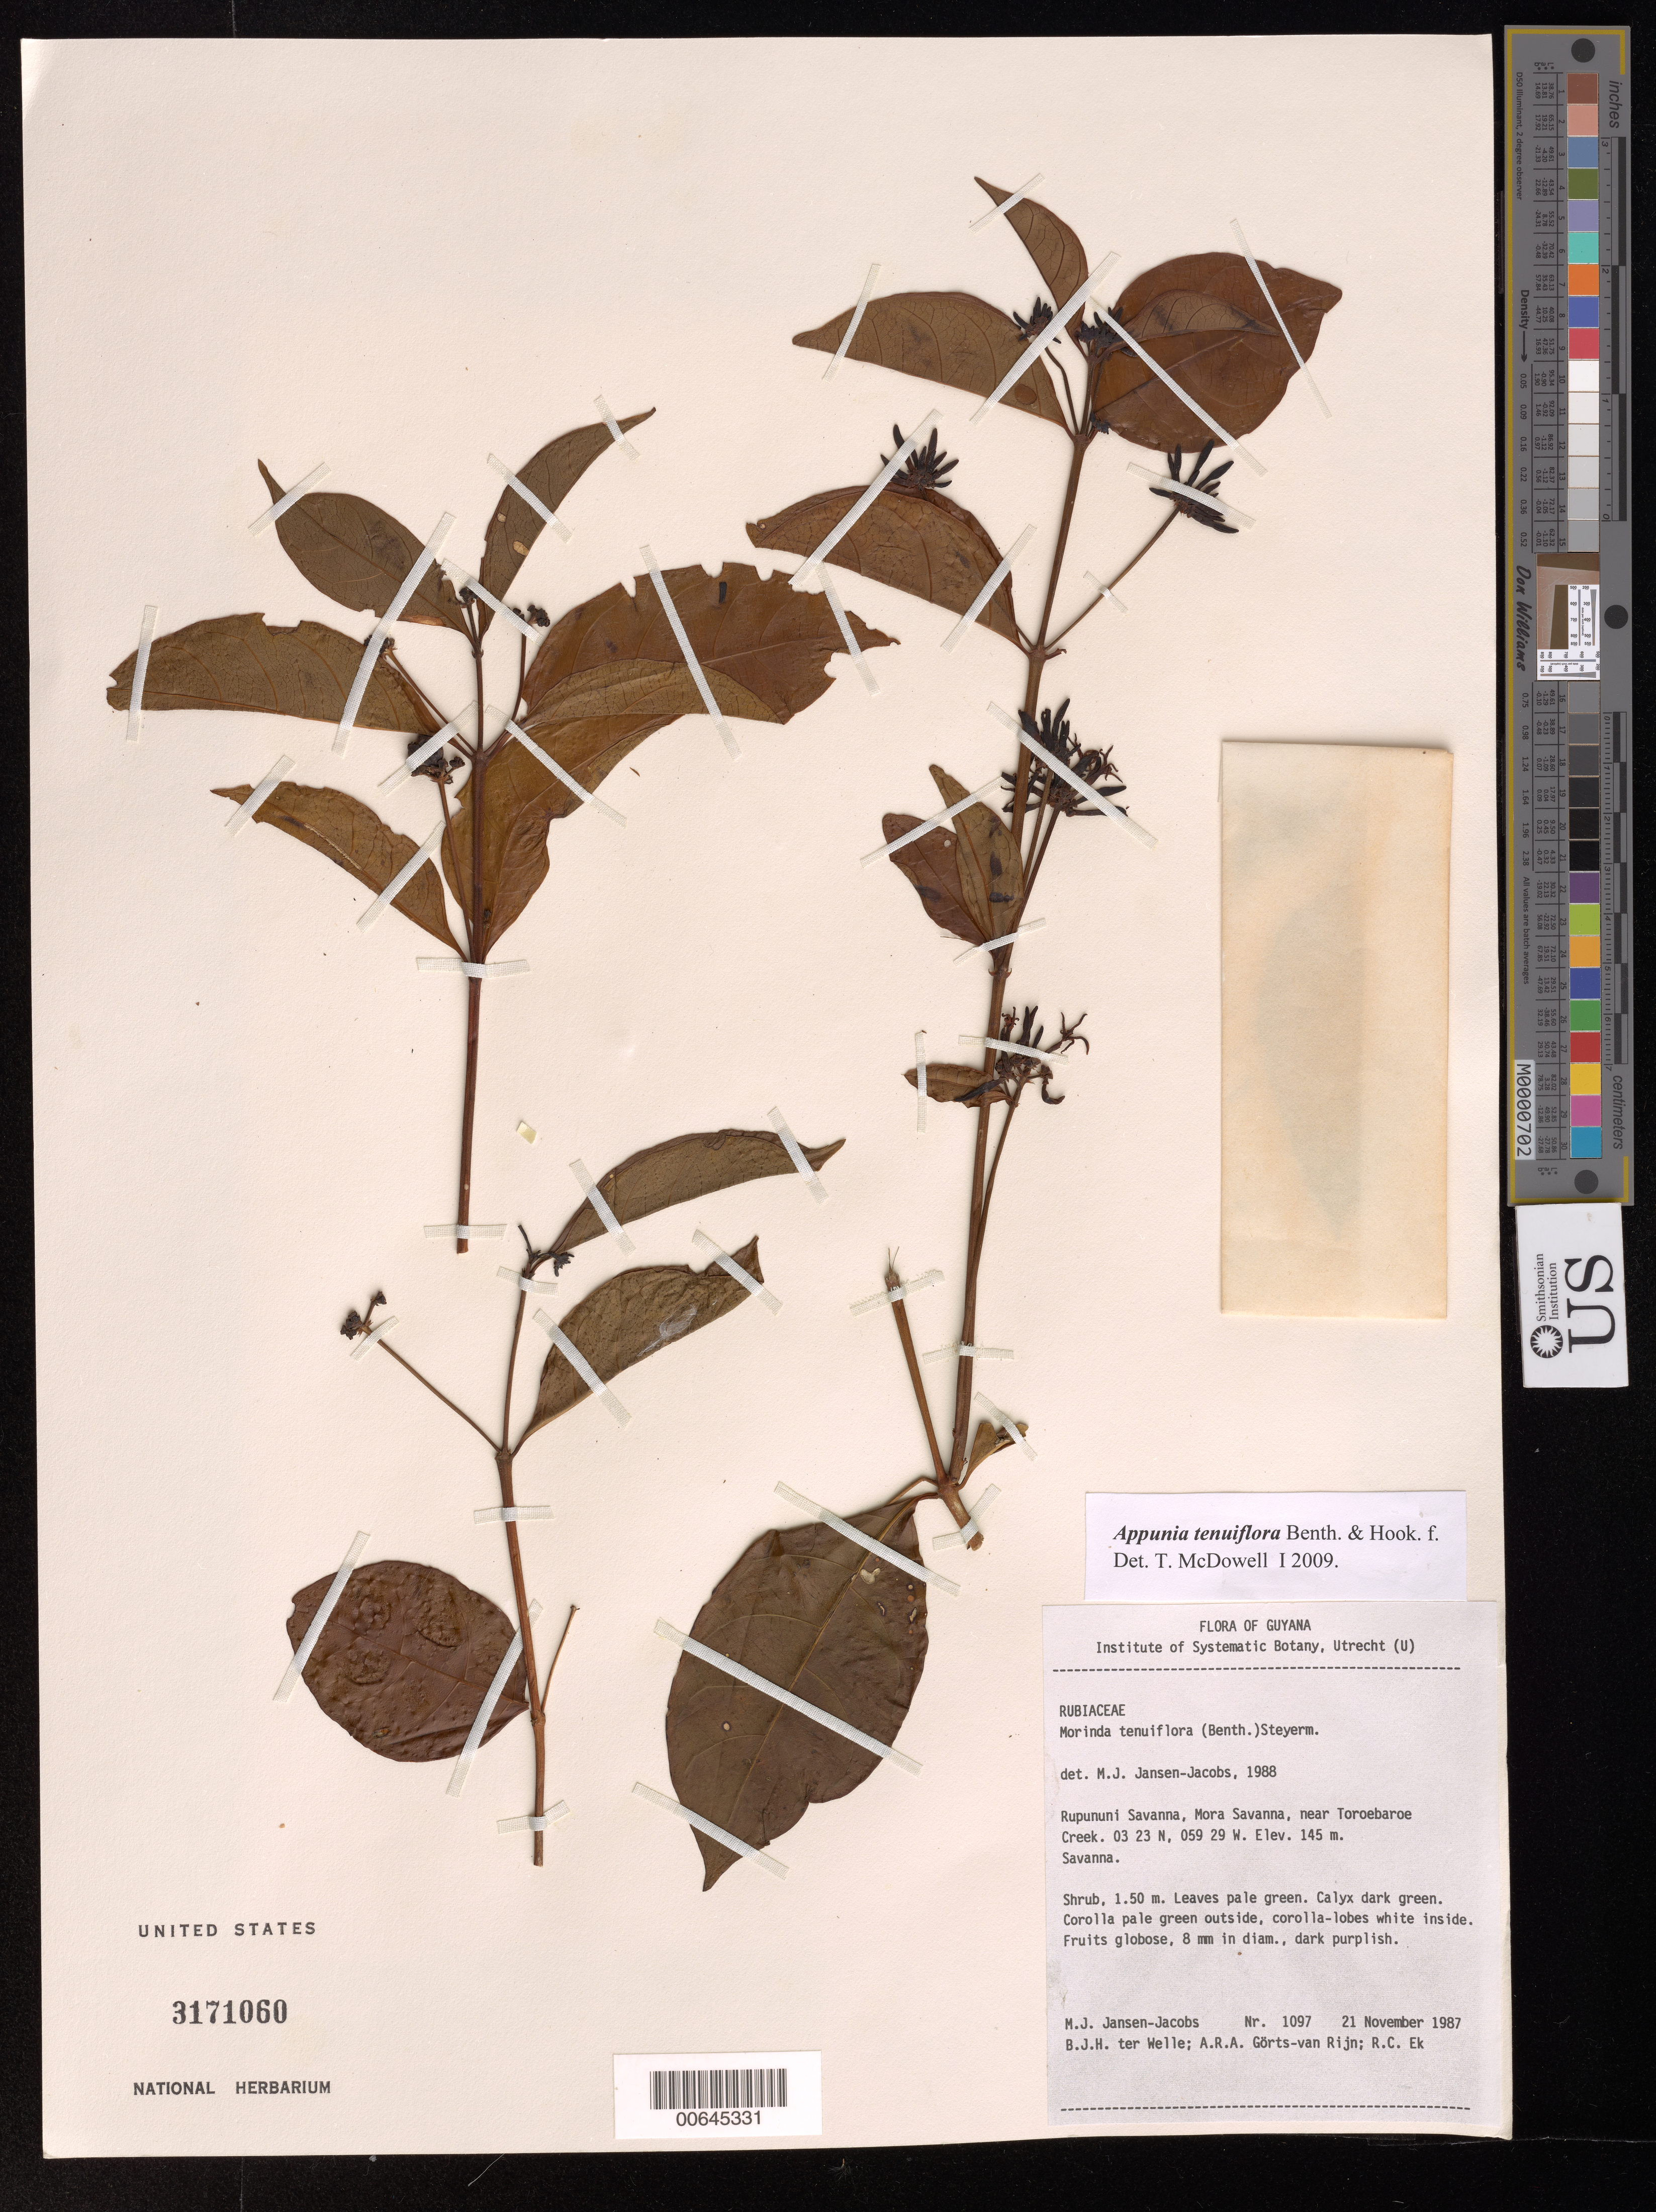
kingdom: Plantae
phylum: Tracheophyta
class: Magnoliopsida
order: Gentianales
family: Rubiaceae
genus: Appunia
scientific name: Appunia tenuiflora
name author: (Benth.) Hook. f. ex B.D. Jacks.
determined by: McDowell, T.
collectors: M. J. Jansen-Jacobs, B. Welle, A. .R. A. Görts-van Rijn & R. C. Ek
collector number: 1097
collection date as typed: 21-Nov-87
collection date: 1987-11-21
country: Guyana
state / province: U. Takutu-U. Essequibo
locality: Rupununi Savanna, Mora Savanna, near Toroebaroe Creek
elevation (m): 145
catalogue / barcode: US 3171060